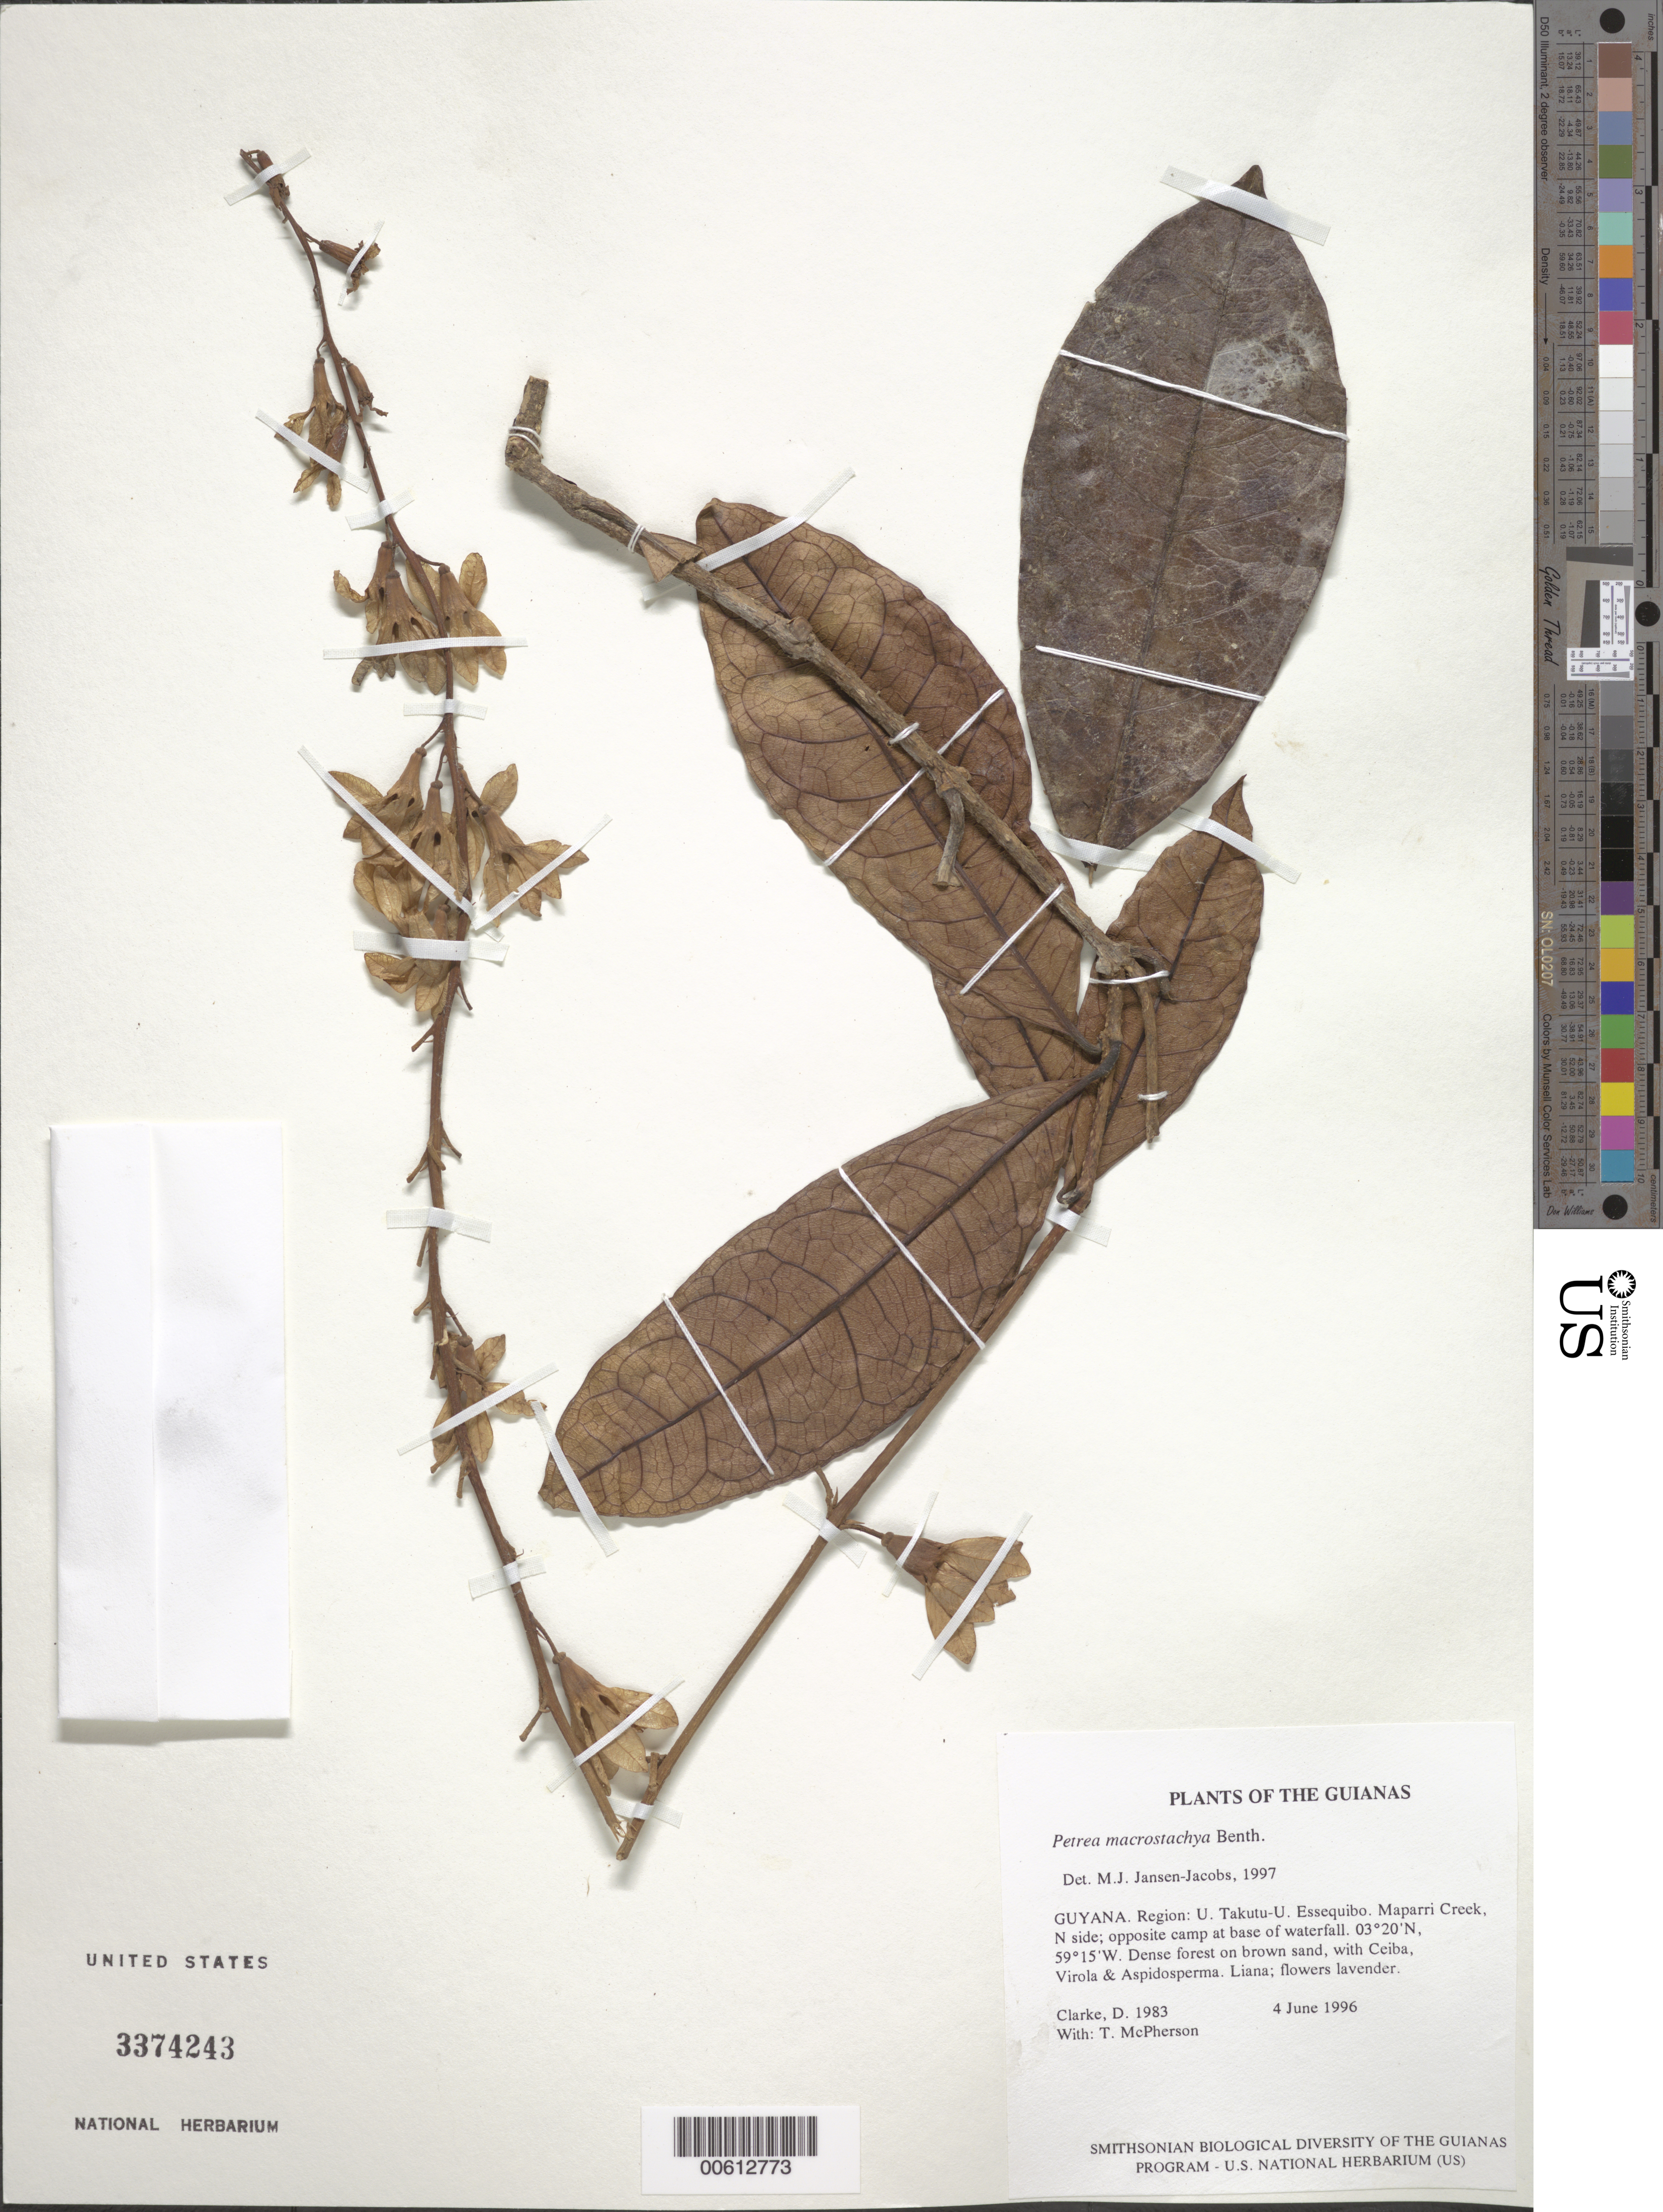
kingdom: Plantae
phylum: Tracheophyta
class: Magnoliopsida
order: Lamiales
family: Verbenaceae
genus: Petrea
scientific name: Petrea macrostachya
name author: Benth.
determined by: Jansen-Jacobs, M. J., (U), Nationaal Herbarium Nederland, Utrecht University branch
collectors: H. D. Clarke & T. McPherson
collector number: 1983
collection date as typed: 5 June 1996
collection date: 1996-06-05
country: Guyana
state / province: U. Takutu-U. Essequibo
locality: Maparri Creek, N side; opposite camp at base of waterfall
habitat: Streamside vegetation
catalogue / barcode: US 3374243